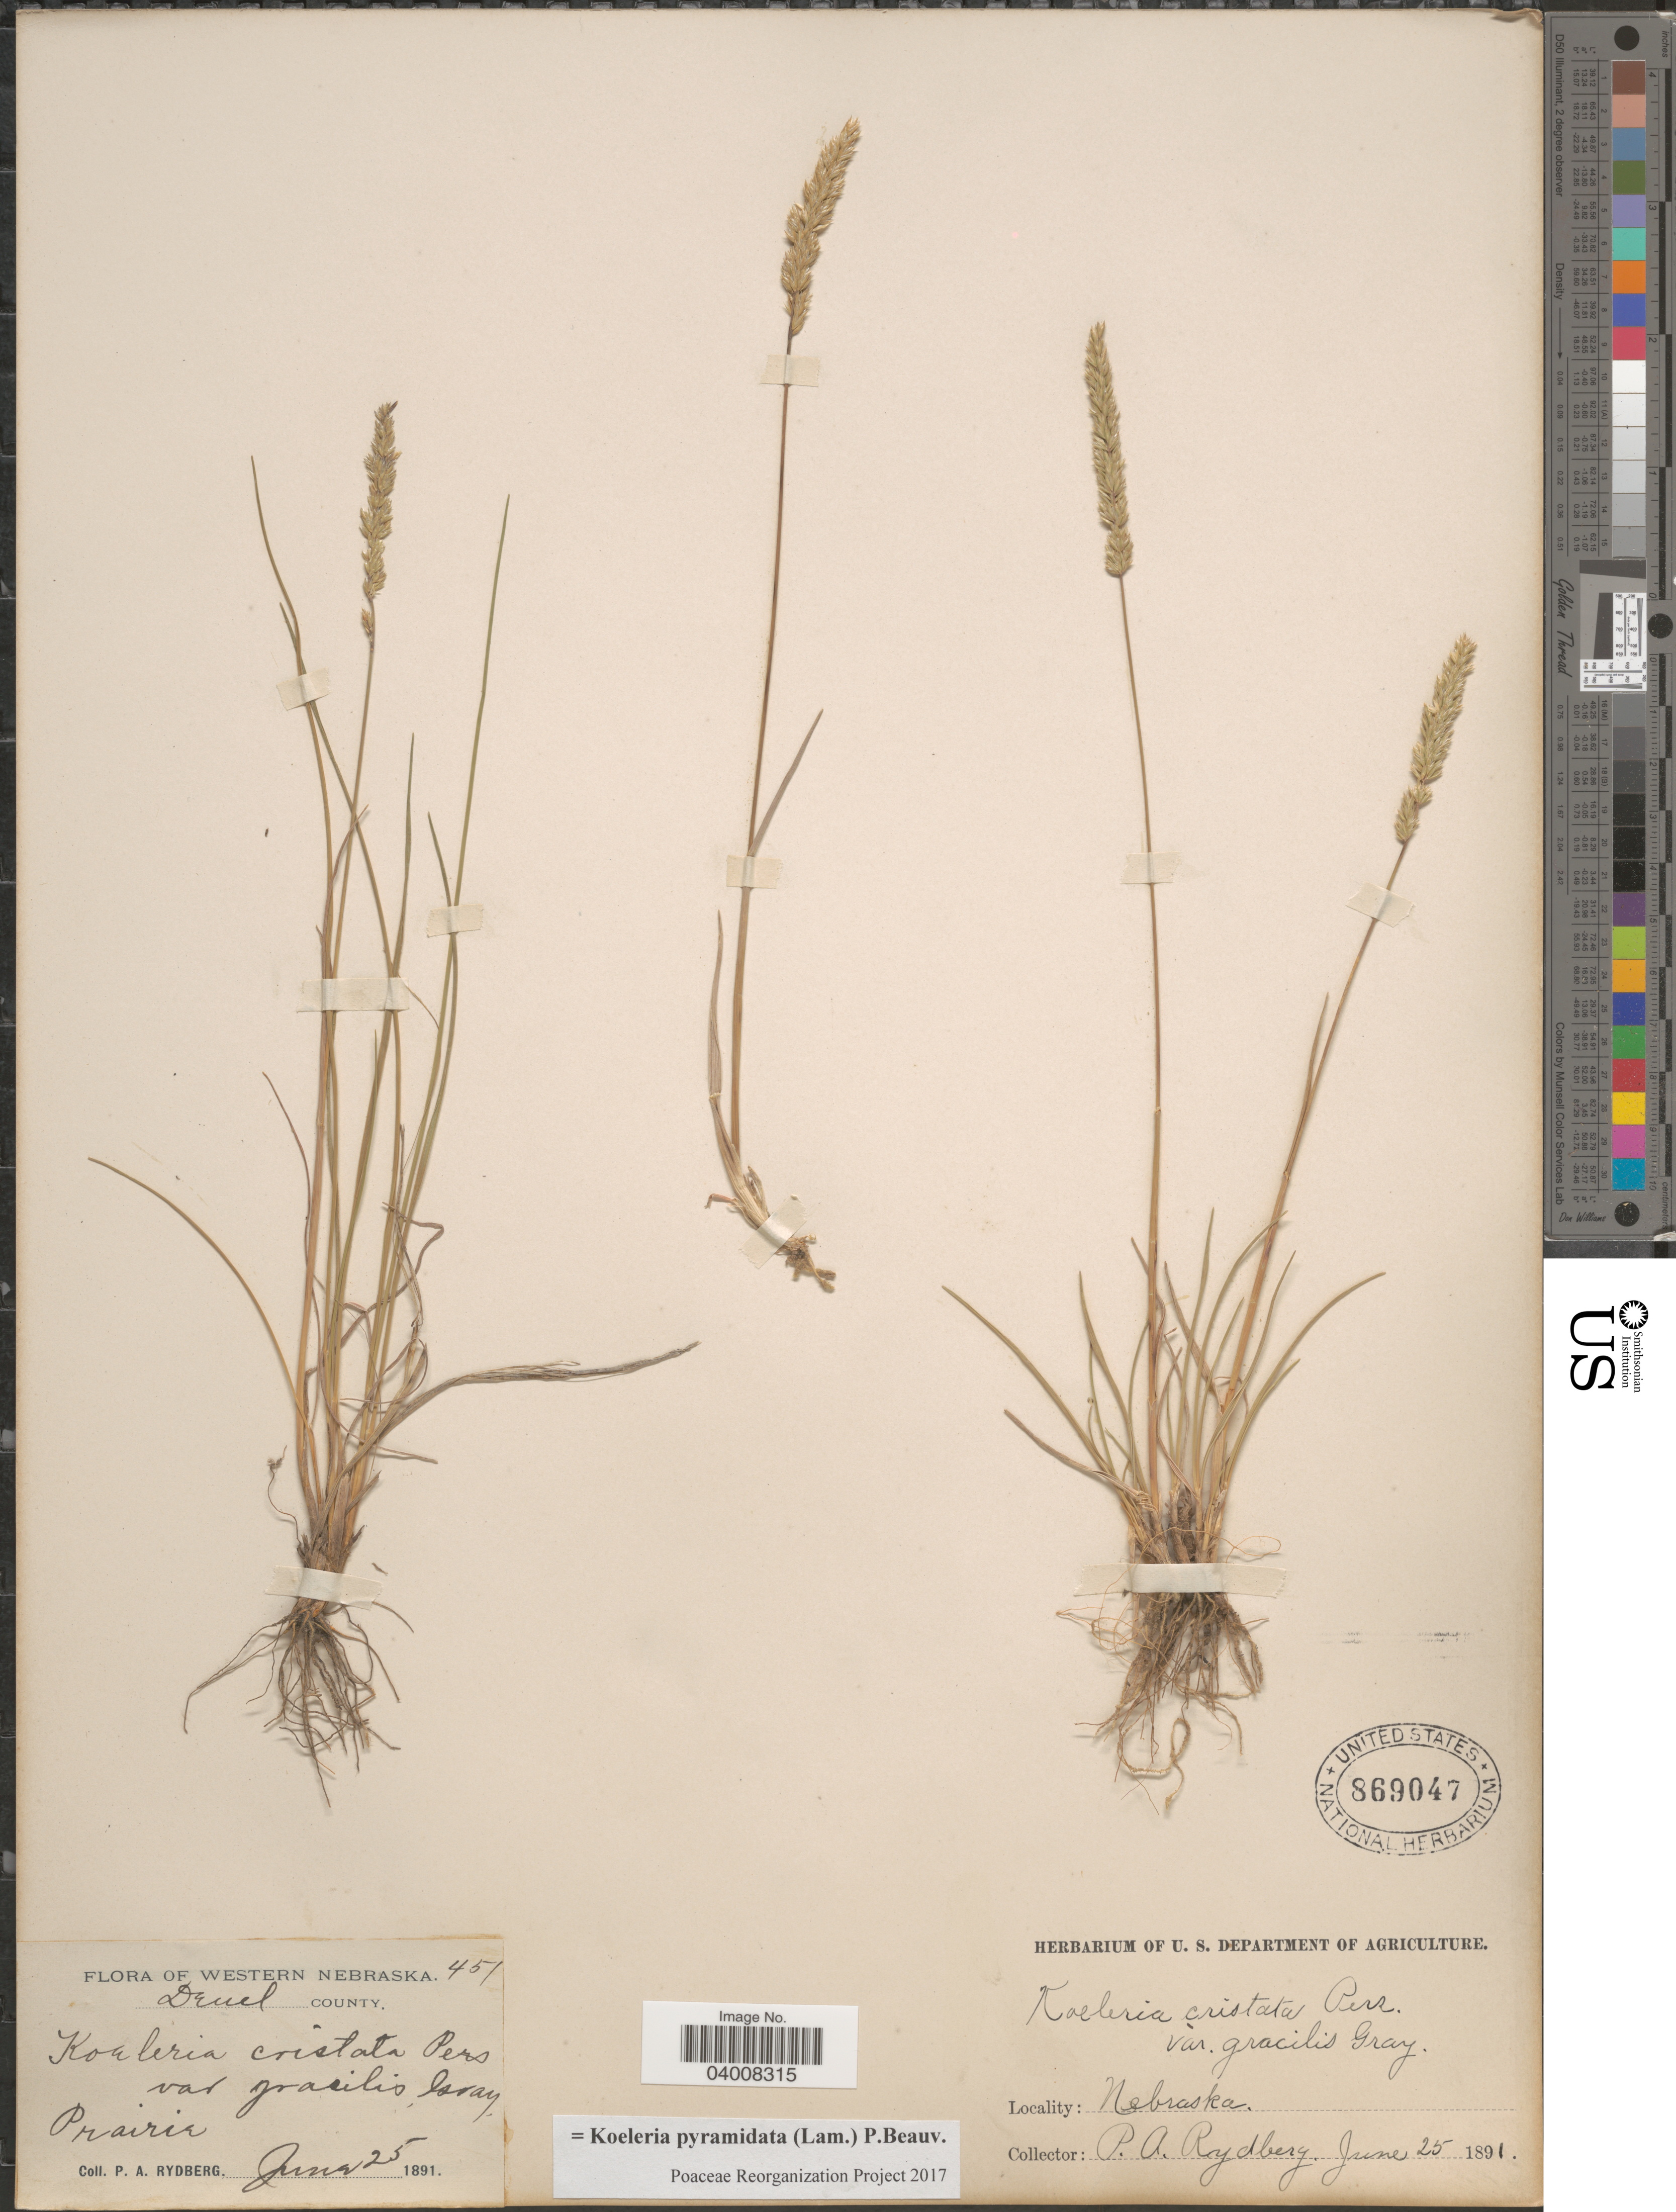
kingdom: Plantae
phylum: Tracheophyta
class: Liliopsida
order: Poales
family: Poaceae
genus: Koeleria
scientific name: Koeleria pyramidata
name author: (Lam.) P. Beauv.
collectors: P. A. Rydberg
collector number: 451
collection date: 1891-06-25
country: United States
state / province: Nebraska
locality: Western Nebraska. Deuel County.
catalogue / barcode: US 869047